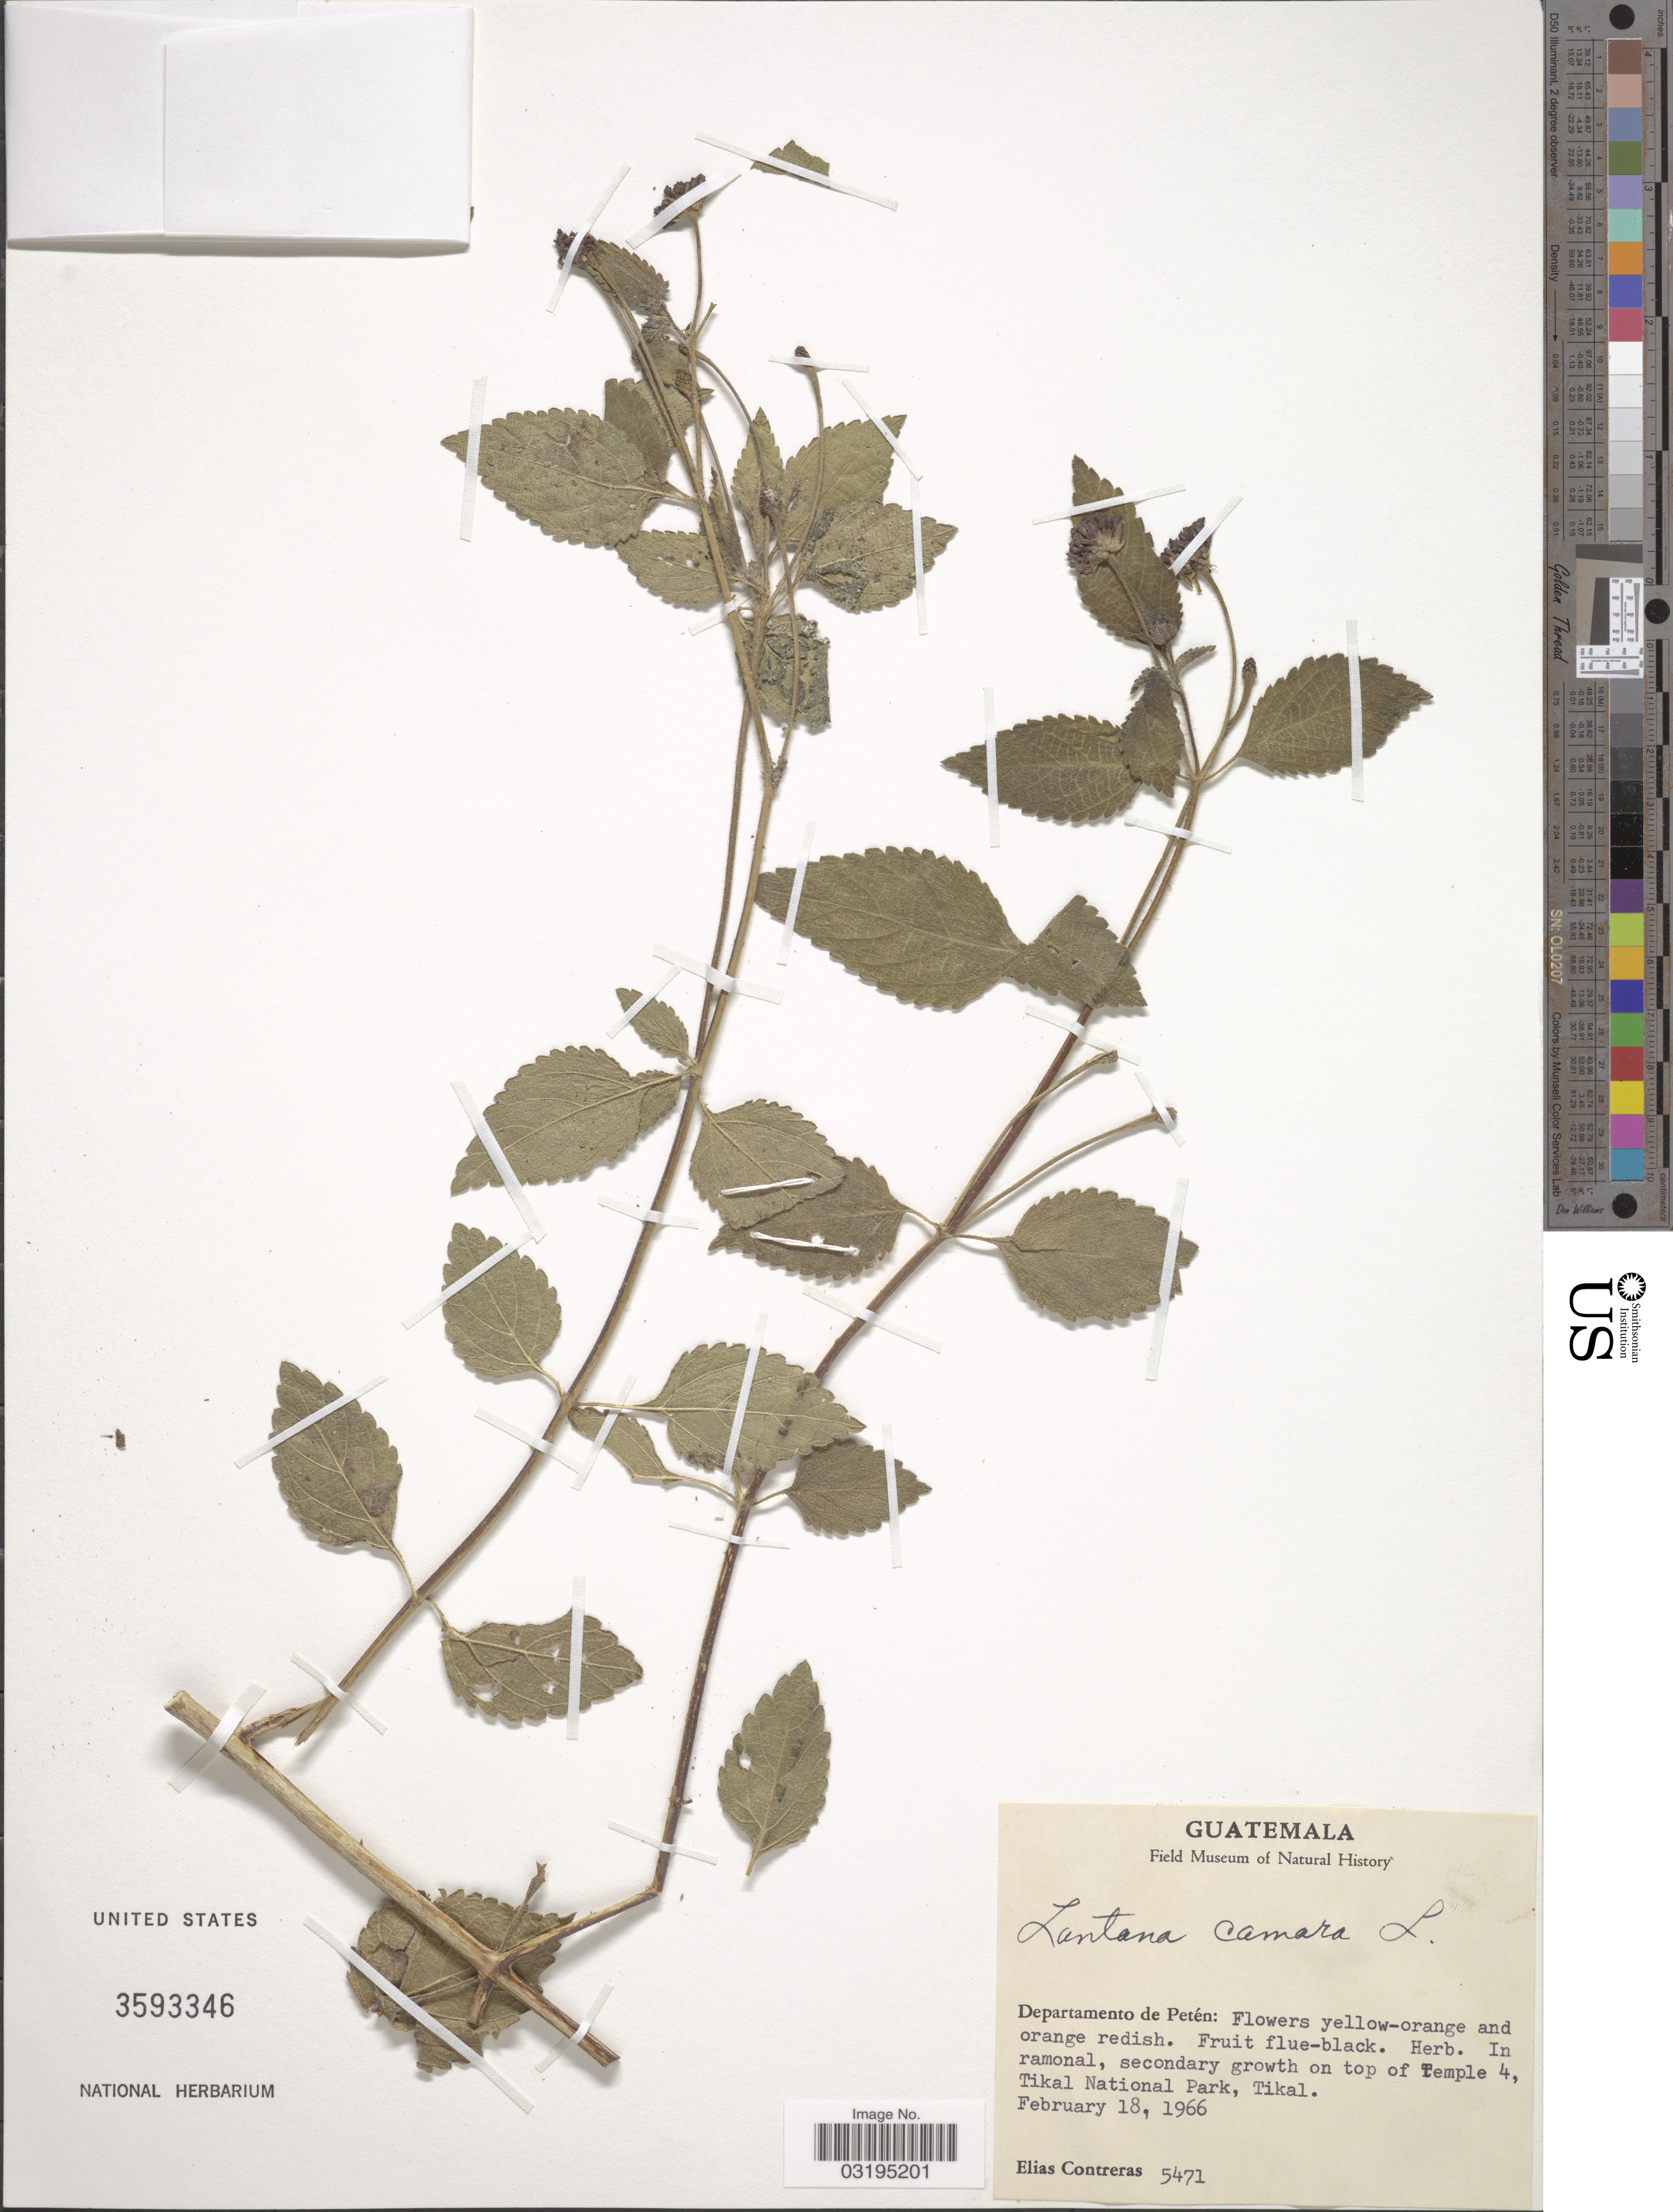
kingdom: Plantae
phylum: Tracheophyta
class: Magnoliopsida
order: Lamiales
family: Verbenaceae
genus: Lantana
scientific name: Lantana camara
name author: L.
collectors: E. Contreras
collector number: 5471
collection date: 1966-02-18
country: Guatemala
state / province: El Petén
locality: Departamento de Petén. On top of Temple 4, Tikal National Park, Tikal.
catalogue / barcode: US 3593346